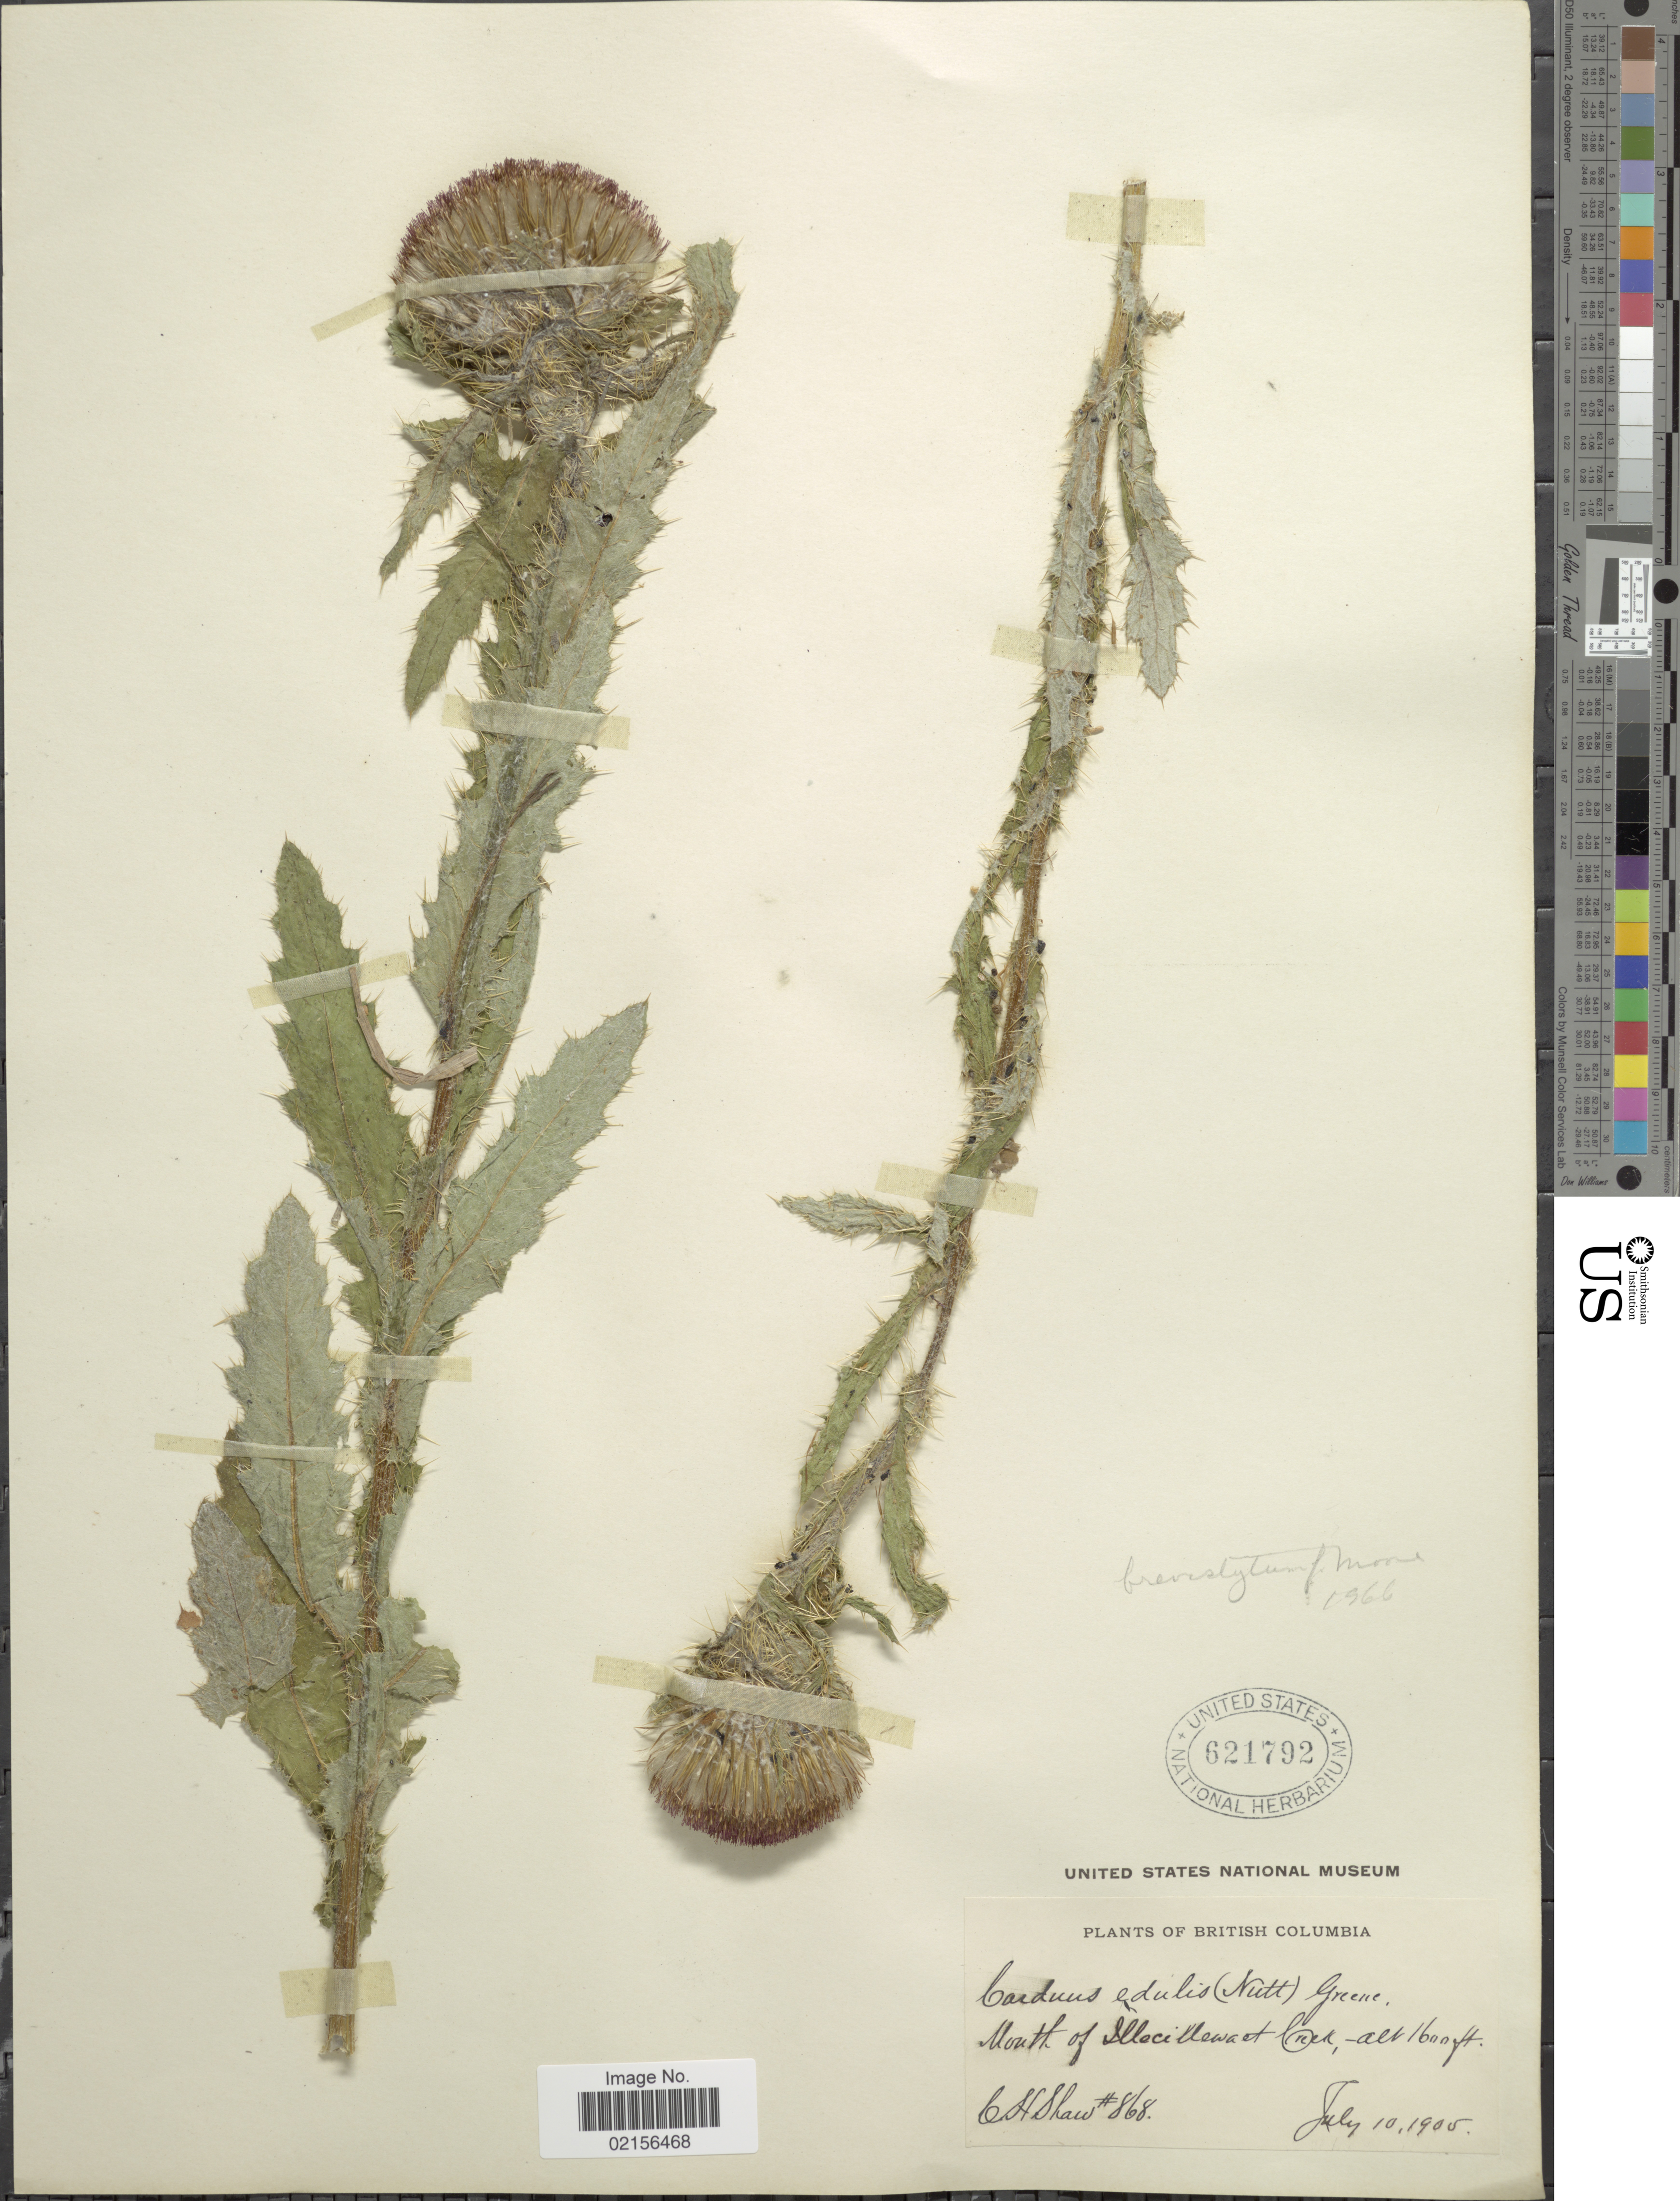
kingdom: Plantae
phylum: Tracheophyta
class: Magnoliopsida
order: Asterales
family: Asteraceae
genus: Cirsium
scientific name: Cirsium brevistylum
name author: Cronq.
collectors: C. H. Shaw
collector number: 868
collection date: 1905-07-10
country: Canada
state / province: British Columbia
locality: Mouth of Illecillewaet Creek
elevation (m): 488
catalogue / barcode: US 621792